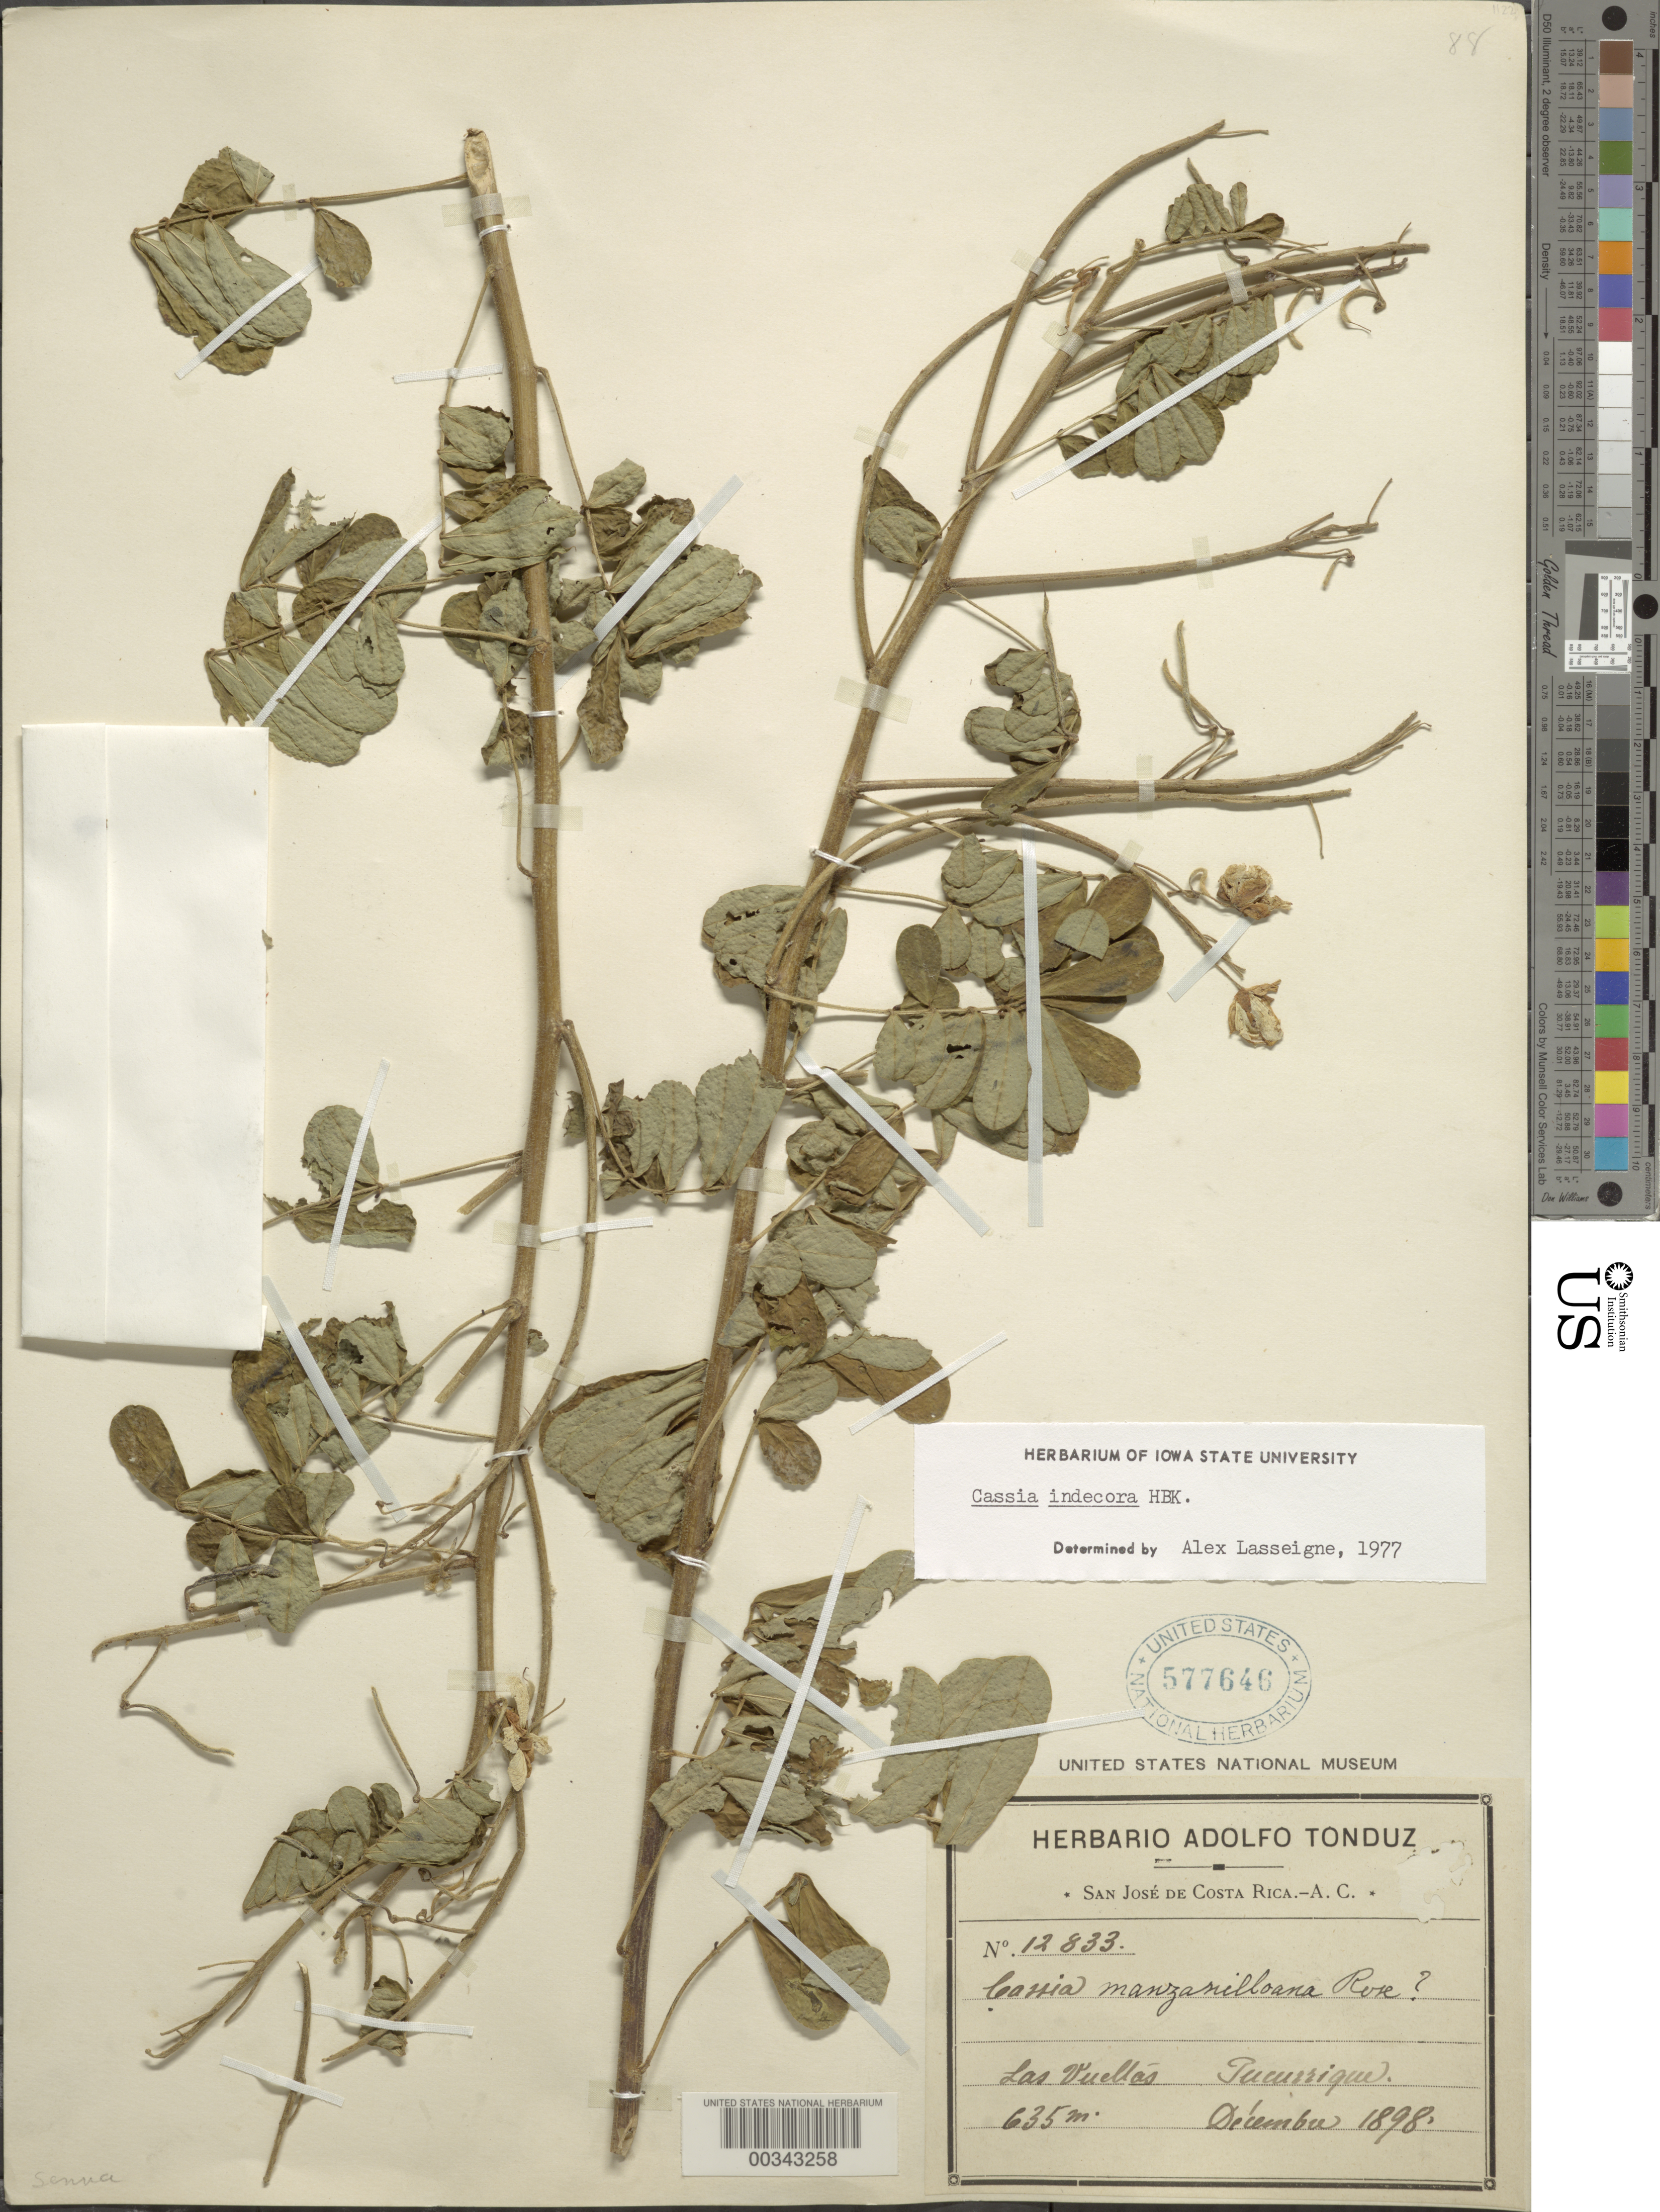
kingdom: Plantae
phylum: Tracheophyta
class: Magnoliopsida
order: Fabales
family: Fabaceae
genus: Senna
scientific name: Senna pendula var. advena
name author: (Vogel) H.S. Irwin & Barneby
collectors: A. Tonduz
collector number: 12833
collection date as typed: Dec 1898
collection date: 1898-12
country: Costa Rica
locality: Las Vueltas; Tucurrique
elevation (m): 635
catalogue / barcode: US 577646